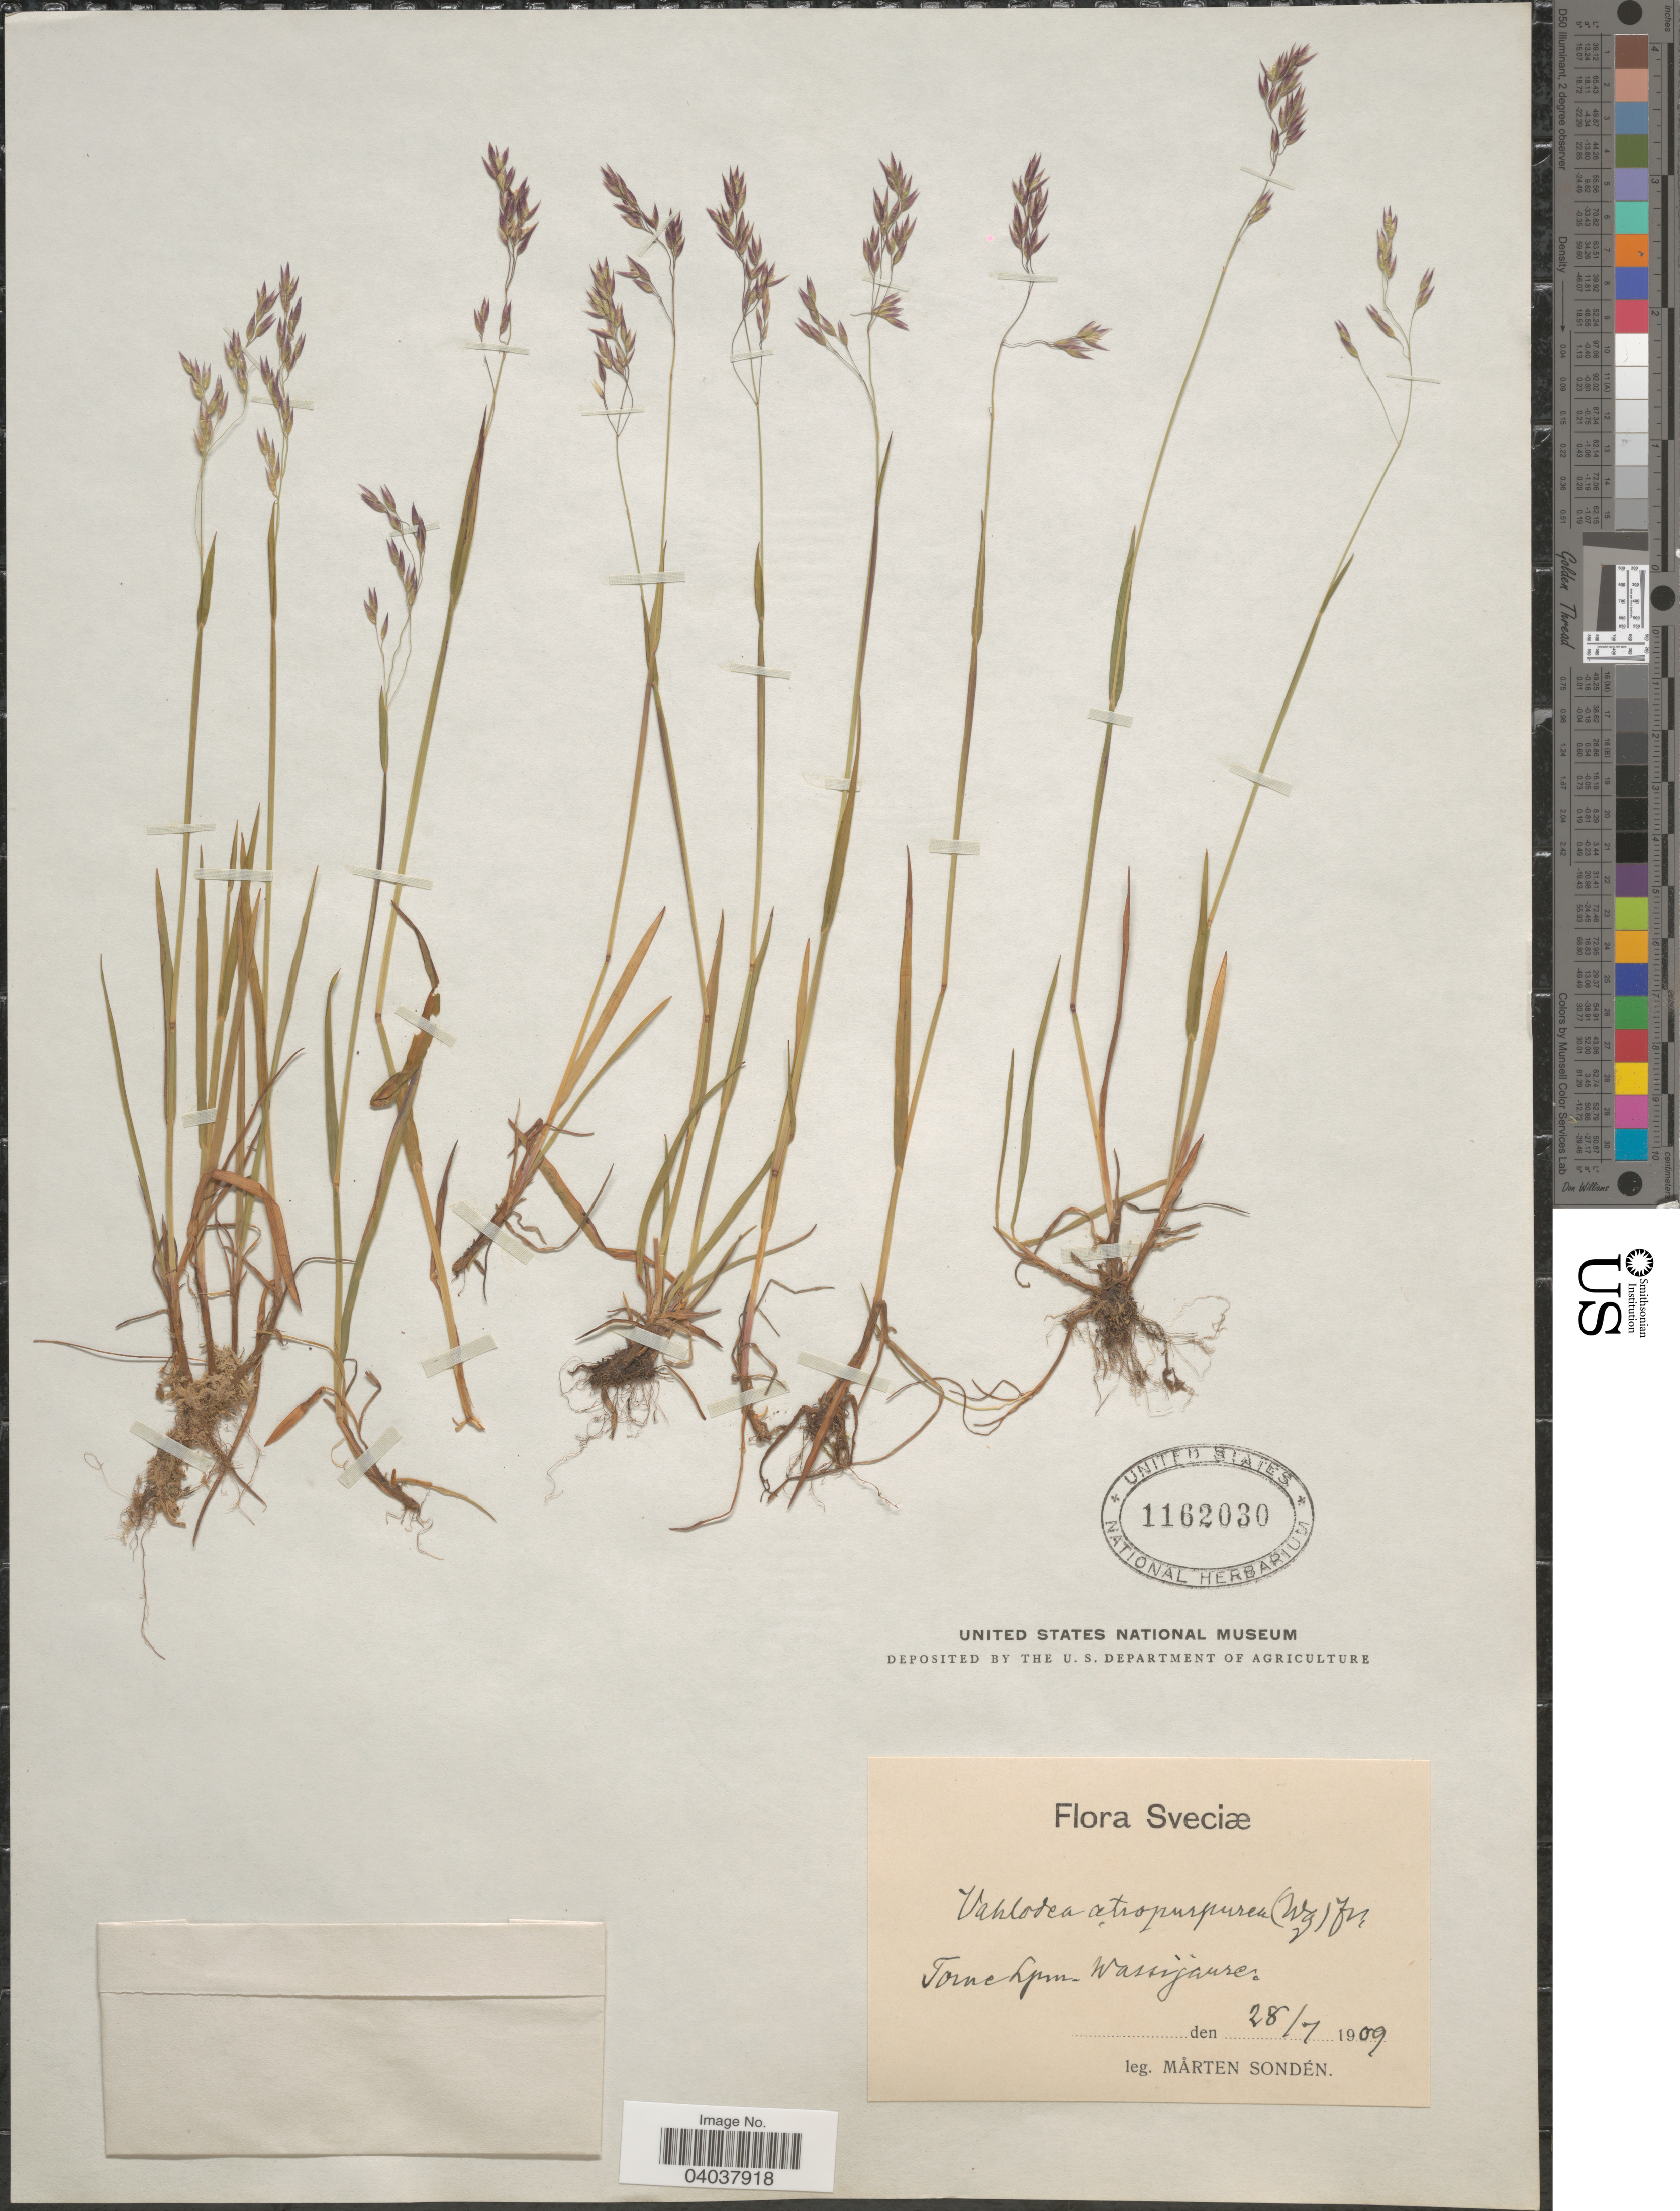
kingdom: Plantae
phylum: Tracheophyta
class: Liliopsida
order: Poales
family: Poaceae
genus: Vahlodea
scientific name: Vahlodea atropurpurea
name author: (Wahlenb.) Fr. ex Hartm.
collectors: M. Sondén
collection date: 1909-07-28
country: Sweden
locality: Sveciæ. Torne Lpm. Wassijaure.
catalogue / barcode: US 1162030